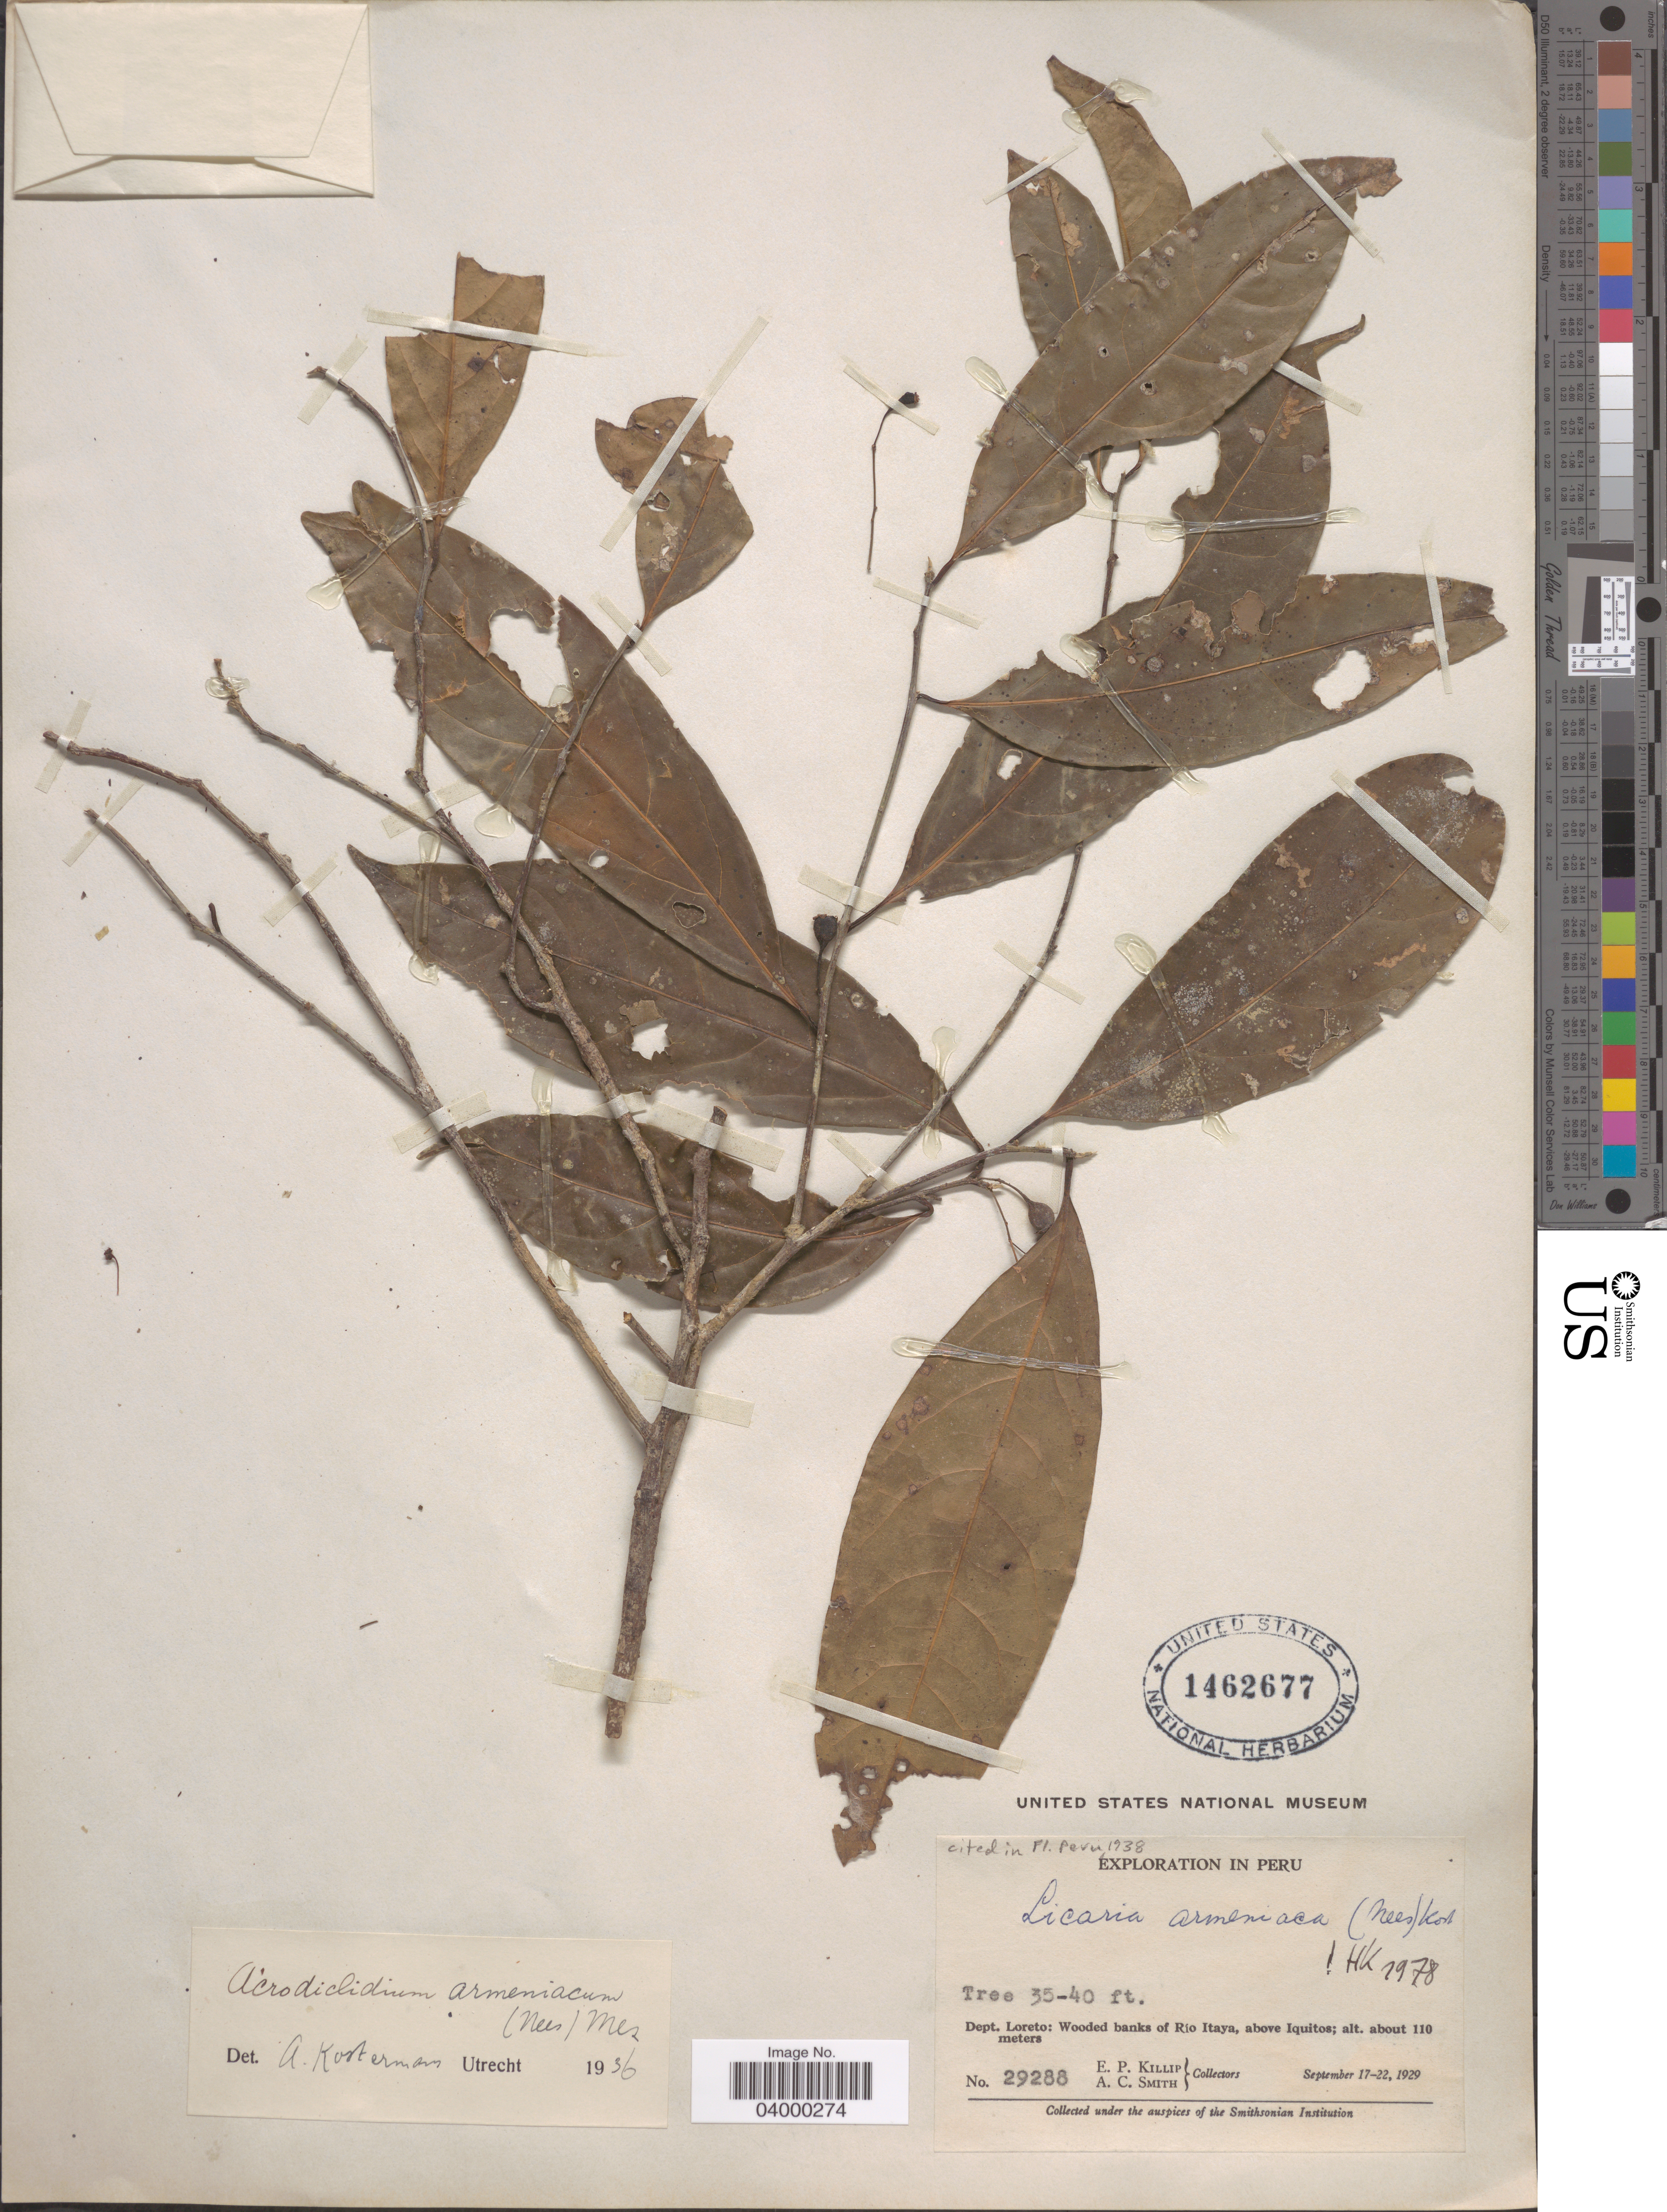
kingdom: Plantae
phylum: Tracheophyta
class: Magnoliopsida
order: Laurales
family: Lauraceae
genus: Licaria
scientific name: Licaria armeniaca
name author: (Nees) Kosterm.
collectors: E. P. Killip & A. C. Smith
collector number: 29288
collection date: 1929-09-17/1929-09-22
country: Peru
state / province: Loreto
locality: Dept. Loreto: Wooded banks of Río Itaya, above Iquitos.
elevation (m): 110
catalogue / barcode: US 1462677